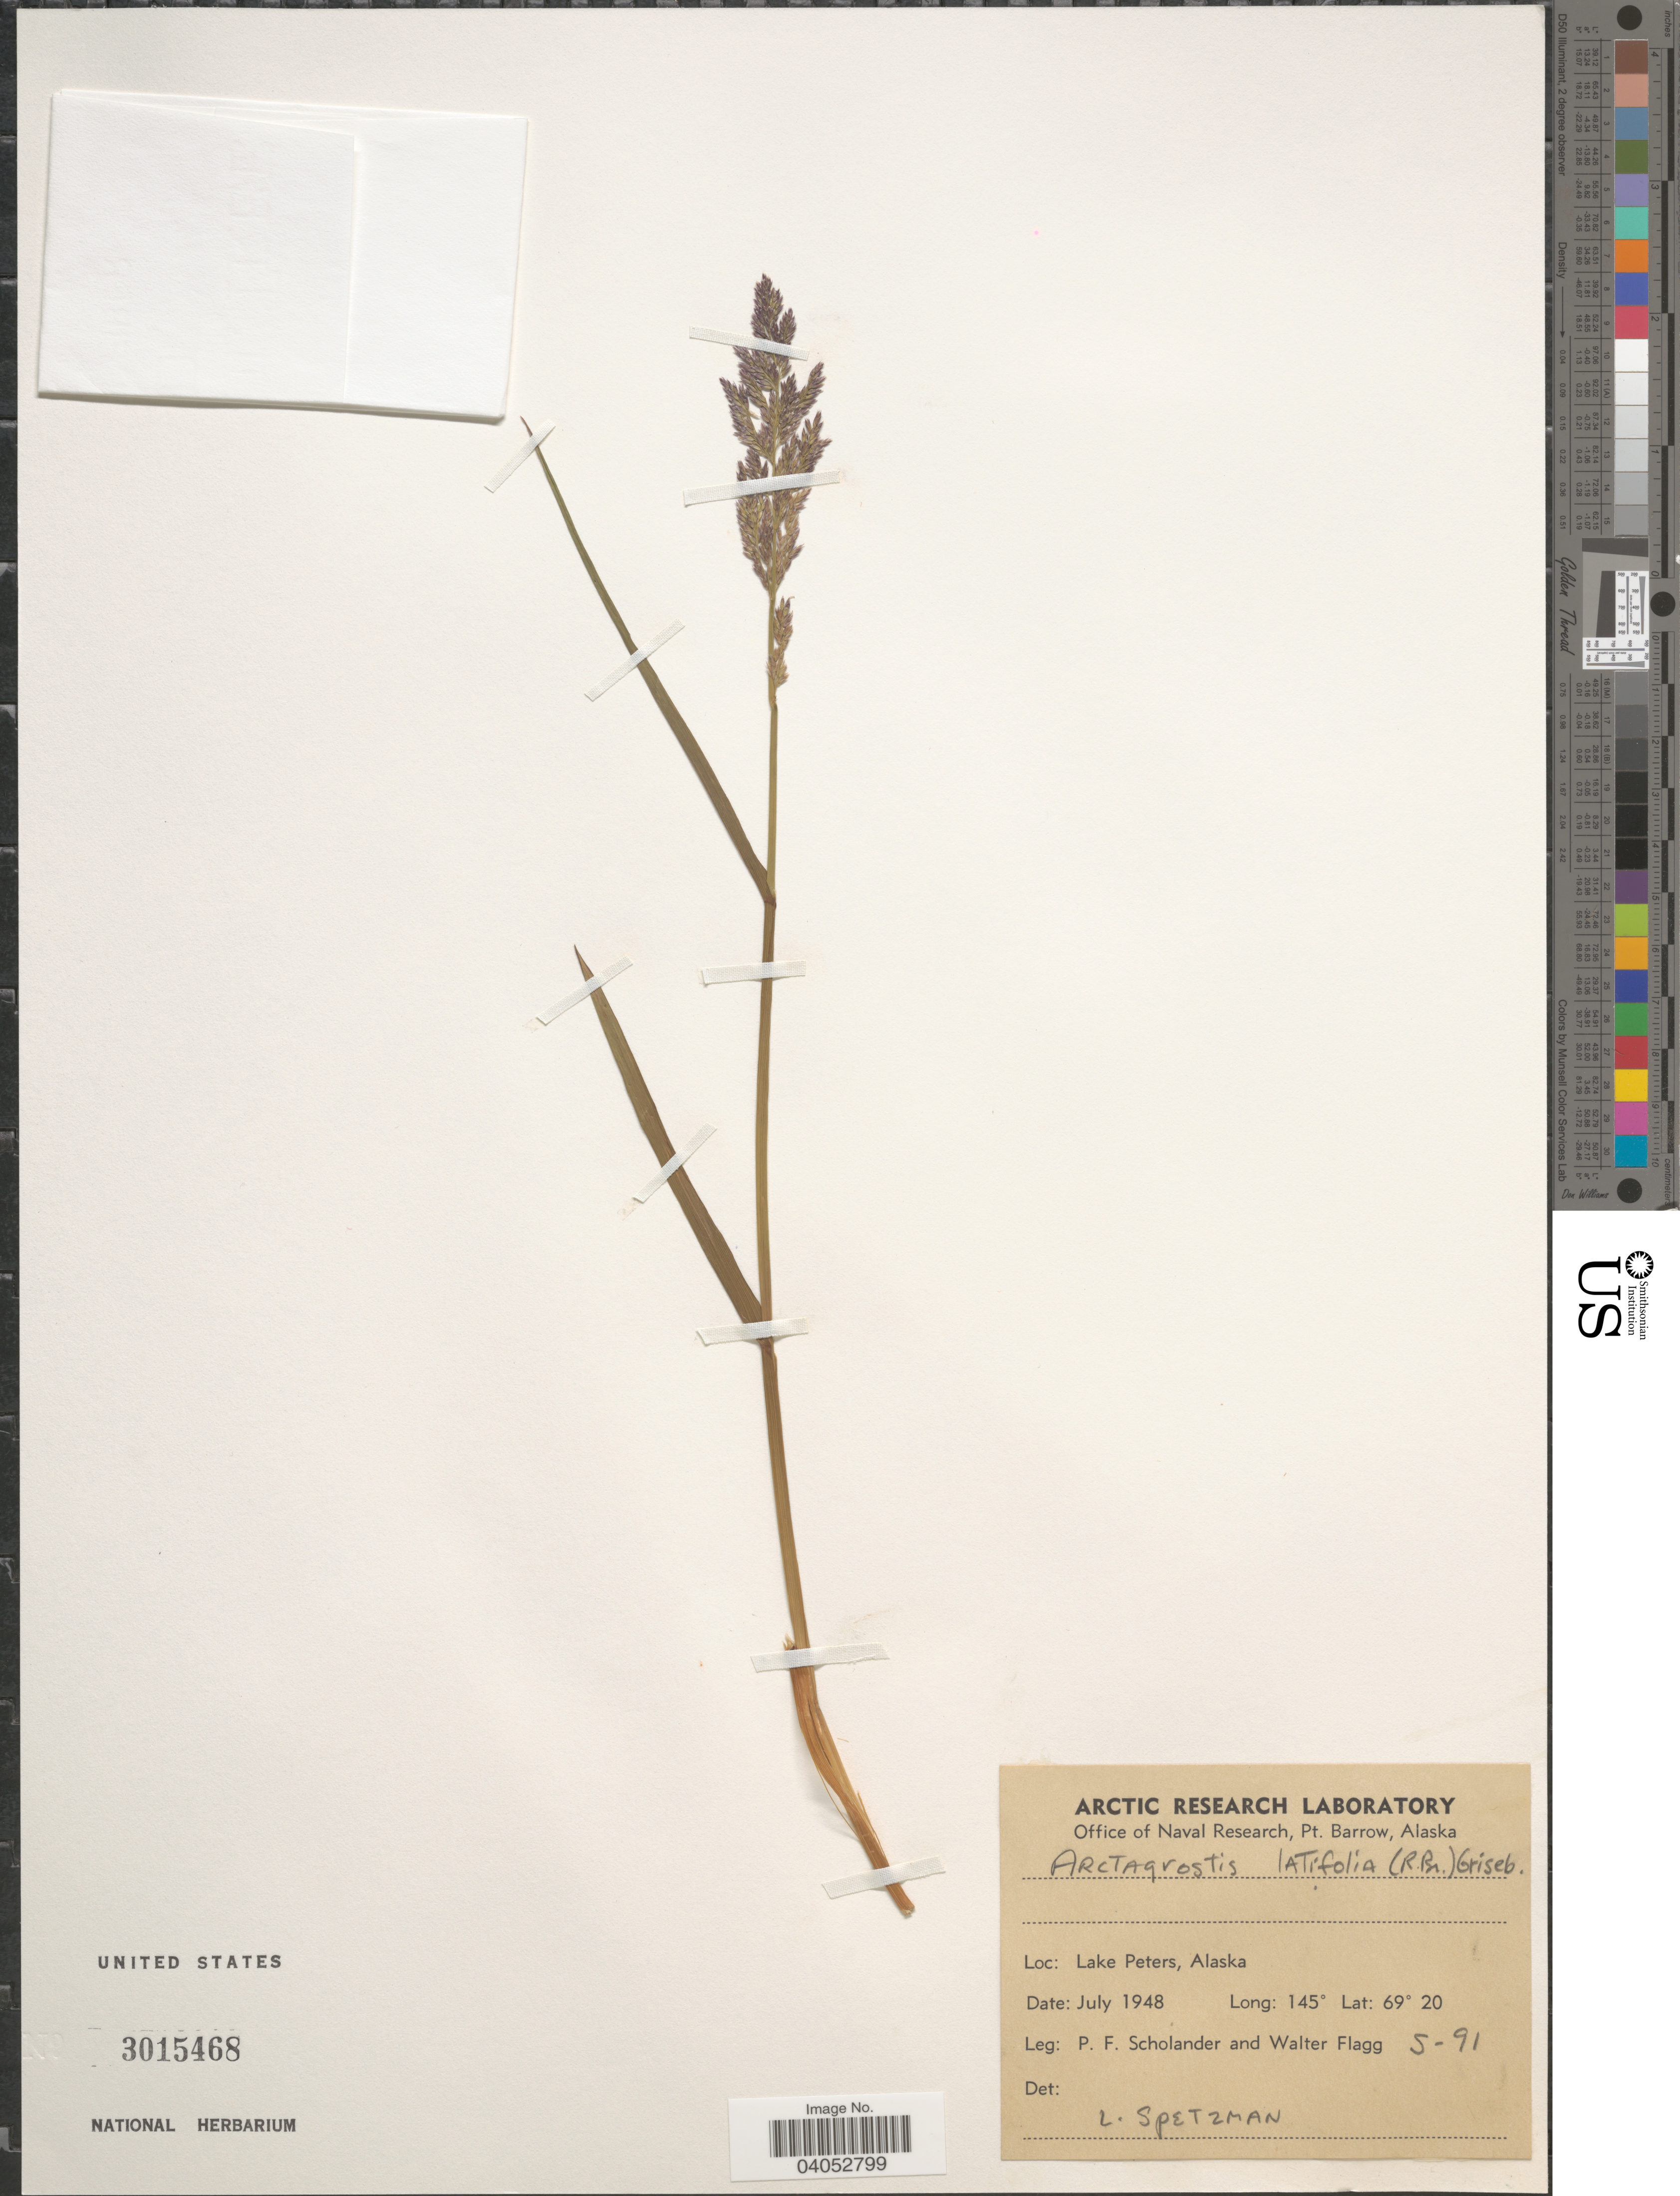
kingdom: Plantae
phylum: Tracheophyta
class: Liliopsida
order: Poales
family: Poaceae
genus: Arctagrostis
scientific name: Arctagrostis latifolia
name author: (R. Br.) Griseb.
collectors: P. Scholander & W. Flagg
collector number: S-91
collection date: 1948-07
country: United States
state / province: Alaska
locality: Lake Peters.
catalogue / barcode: US 3015468